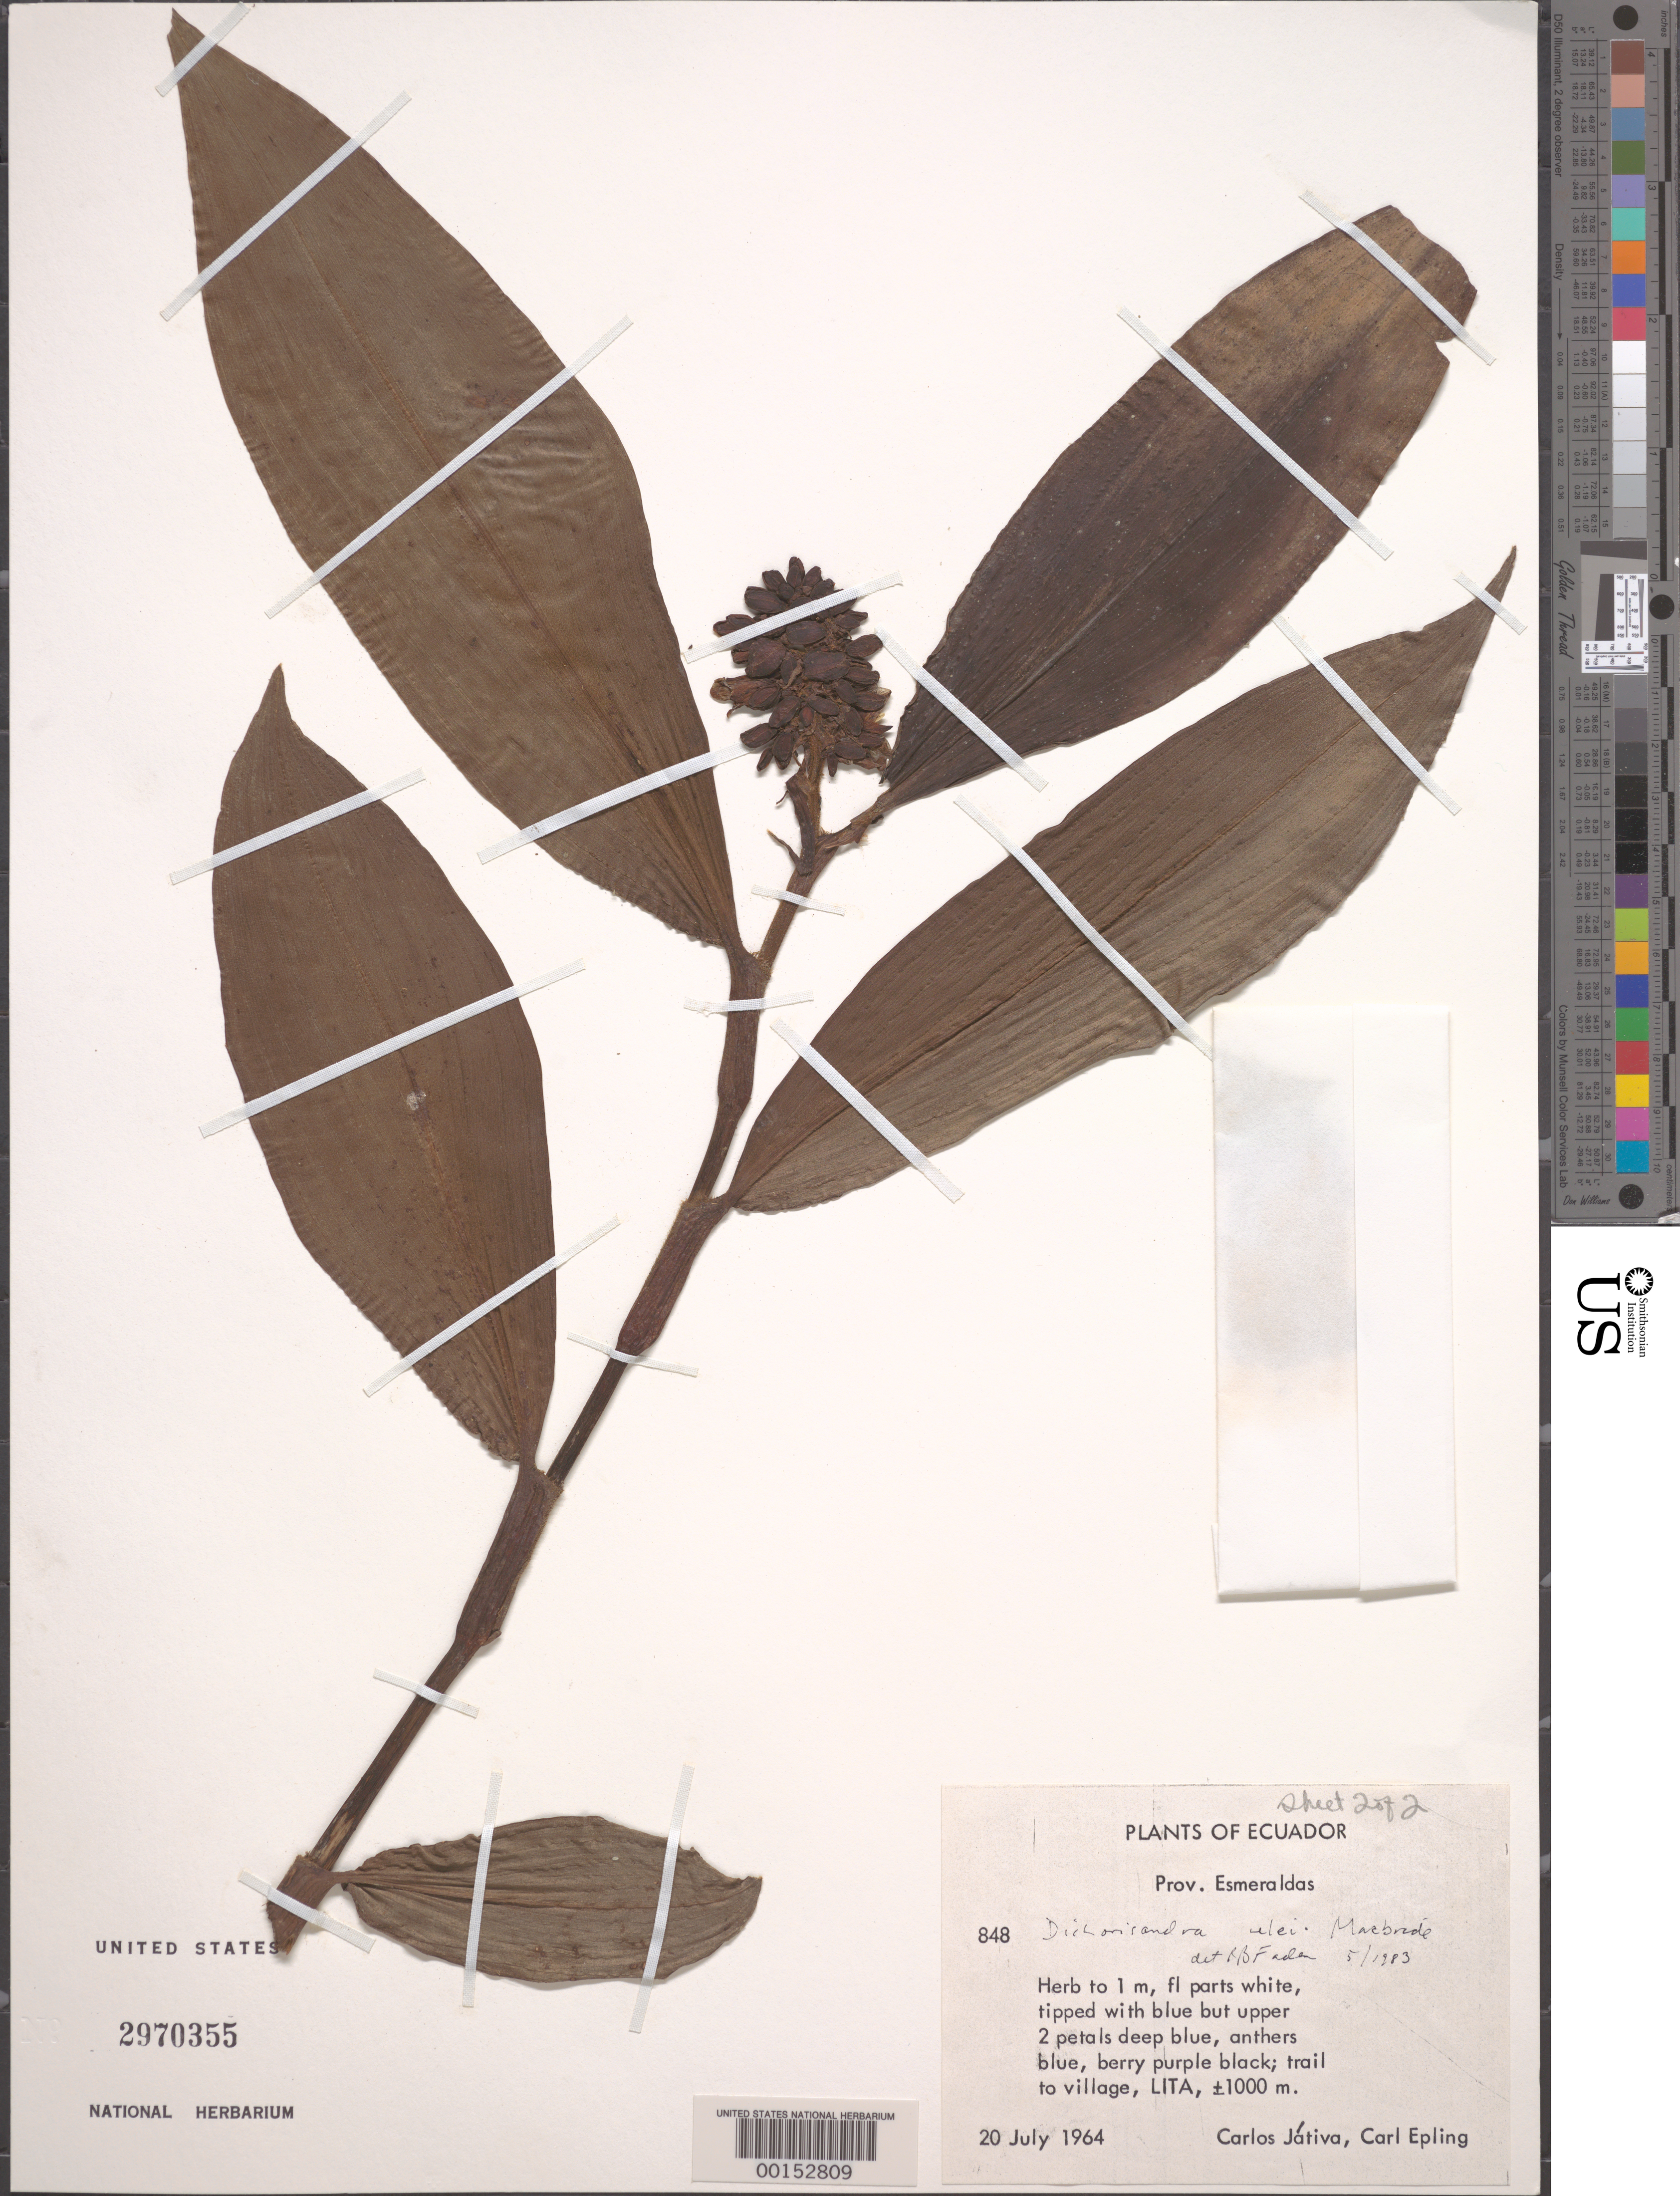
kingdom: Plantae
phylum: Tracheophyta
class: Liliopsida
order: Commelinales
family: Commelinaceae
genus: Dichorisandra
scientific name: Dichorisandra ulei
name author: J.F. Macbr.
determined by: Faden, Robert B., (US), Smithsonian Institution - National Museum of Natural History (UNITED STATES)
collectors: C. D. Játiva & C. C. Epling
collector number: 848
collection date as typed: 20 Jul 1964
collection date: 1964-07-20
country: Ecuador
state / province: Esmeraldas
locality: Lita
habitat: Trailside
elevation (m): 1000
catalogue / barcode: US 2970355